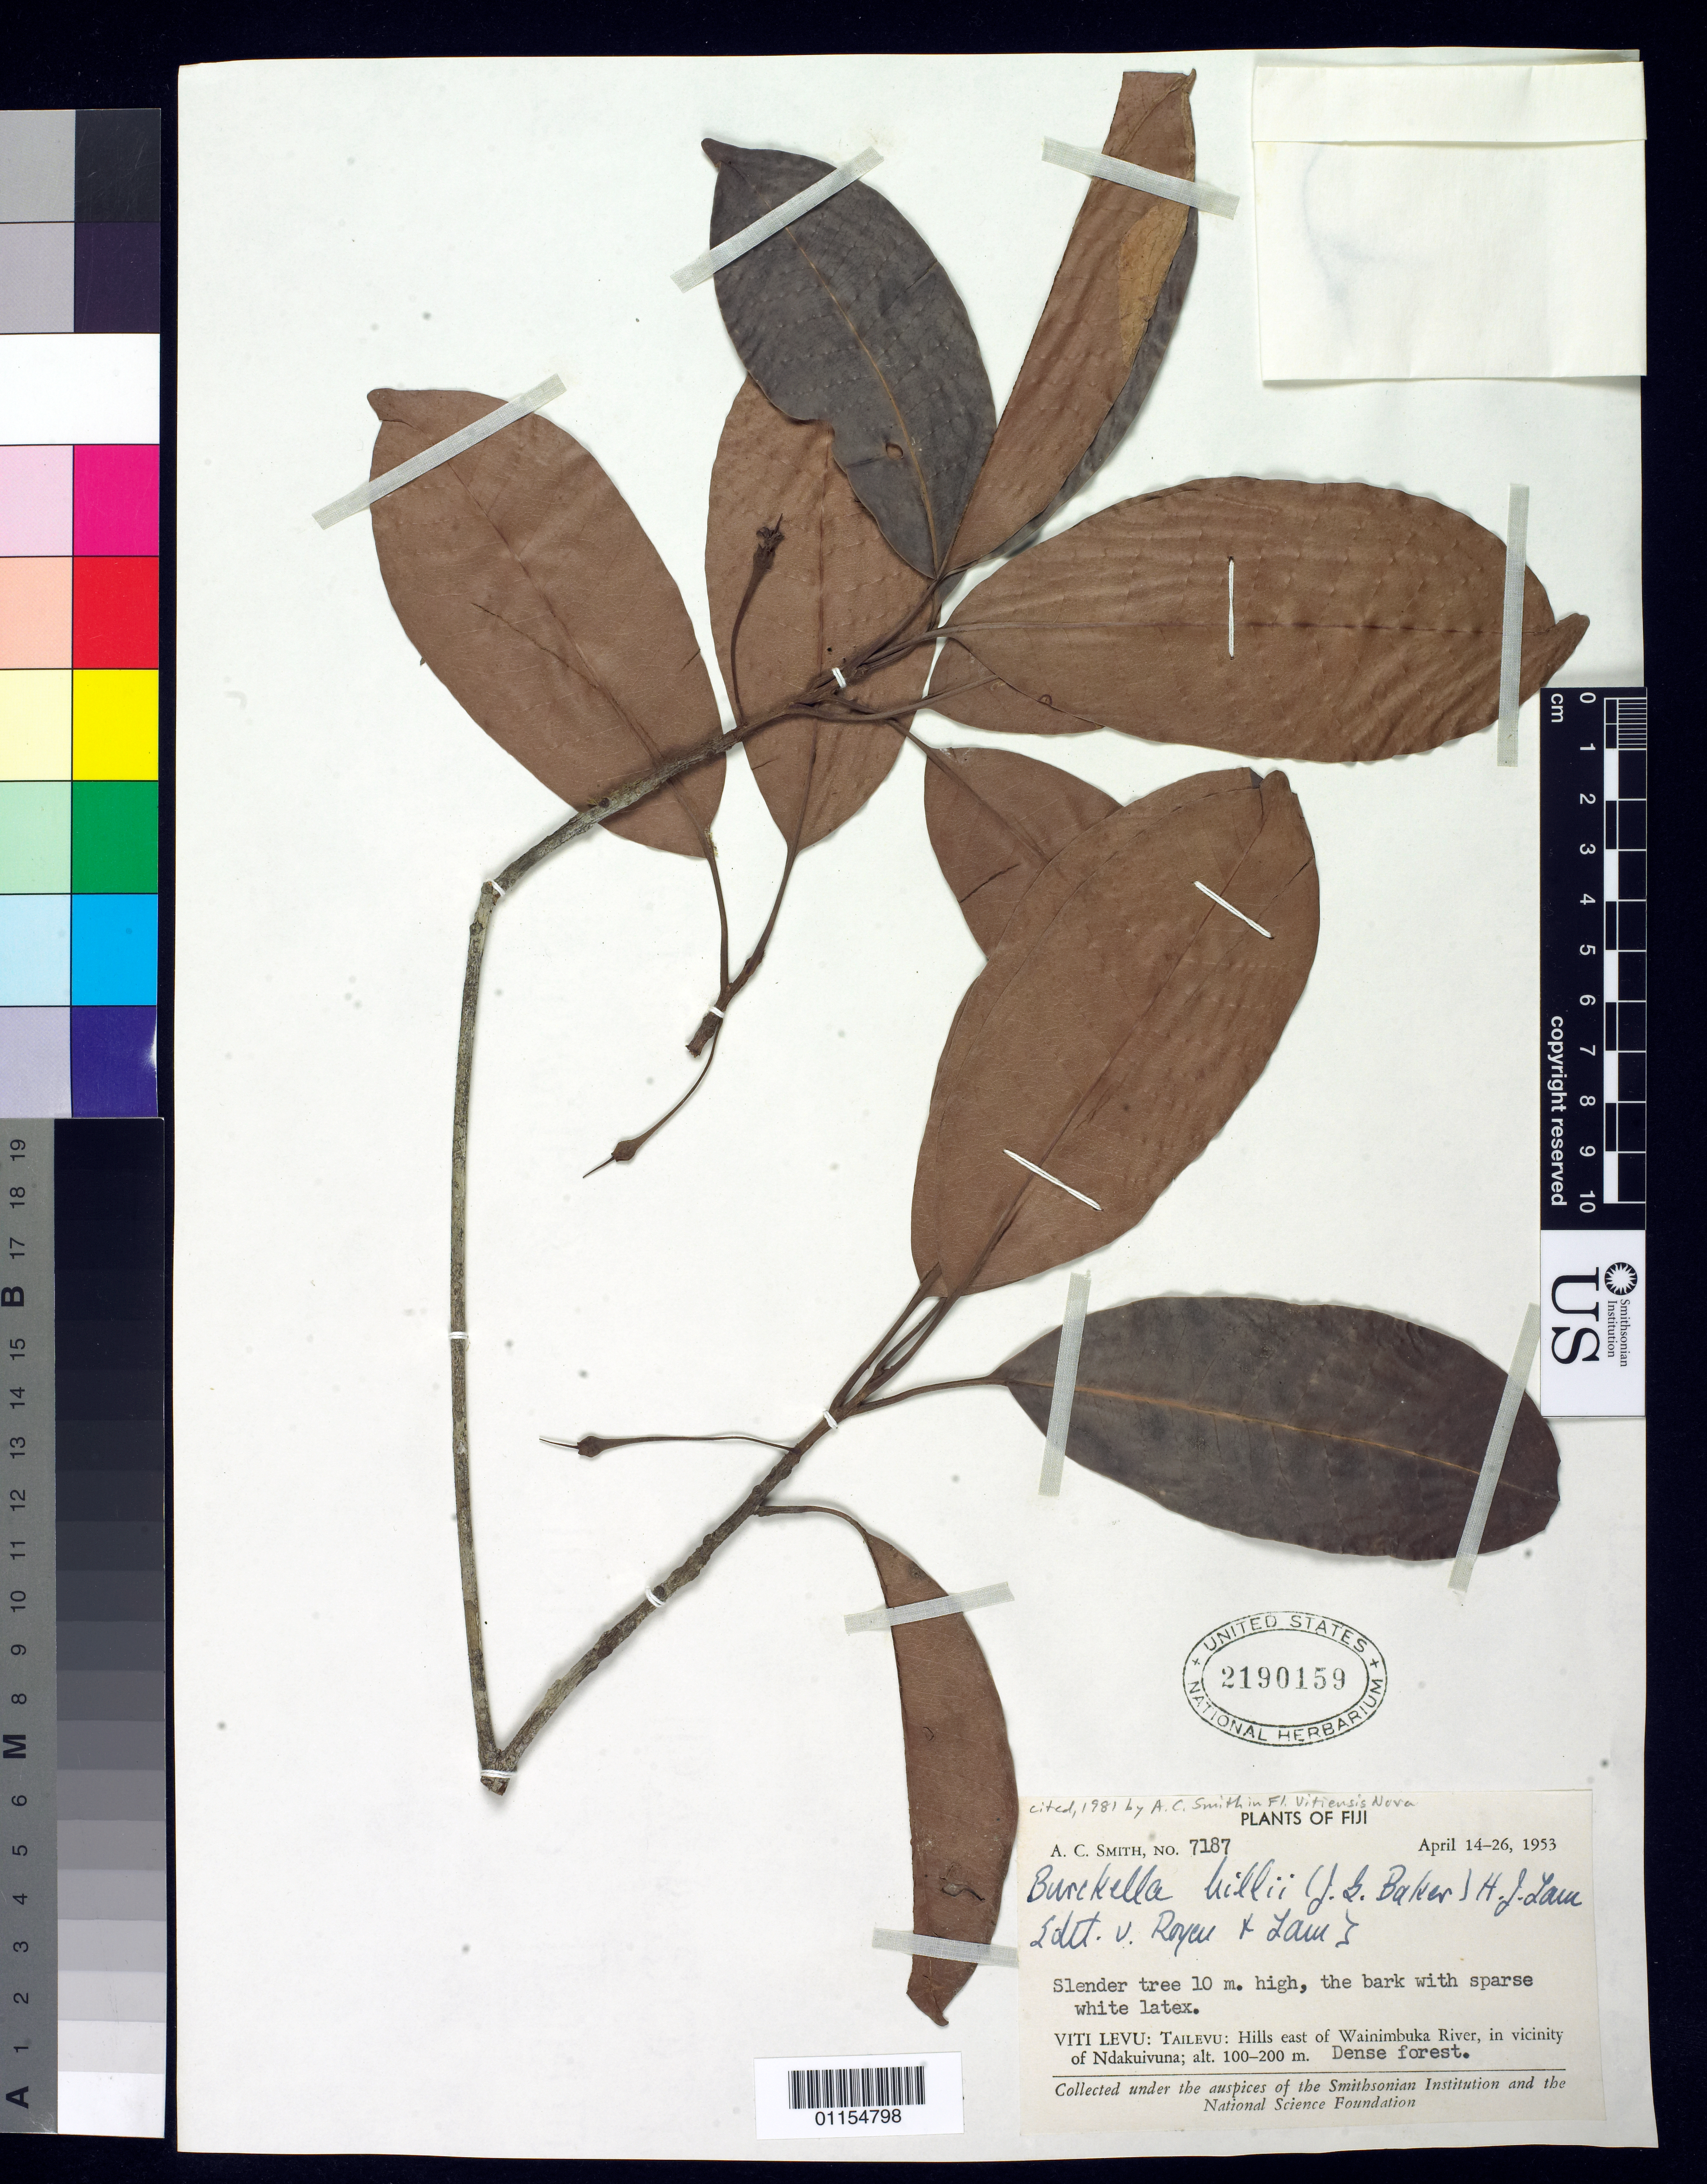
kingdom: Plantae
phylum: Tracheophyta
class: Magnoliopsida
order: Ericales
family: Sapotaceae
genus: Burckella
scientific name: Burckella hillii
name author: (Horne) H.J. Lam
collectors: A. C. Smith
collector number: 7187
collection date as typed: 14 Apr 1953 to 26 Apr 1953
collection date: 1953-04-14/1953-04-26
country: Fiji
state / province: Central Division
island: Viti Levu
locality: Tailevu, hills E of Wainimbuka River, in vicinity of Ndakuivuna, Tailevu.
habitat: Dense Forest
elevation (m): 100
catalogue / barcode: US 2190159